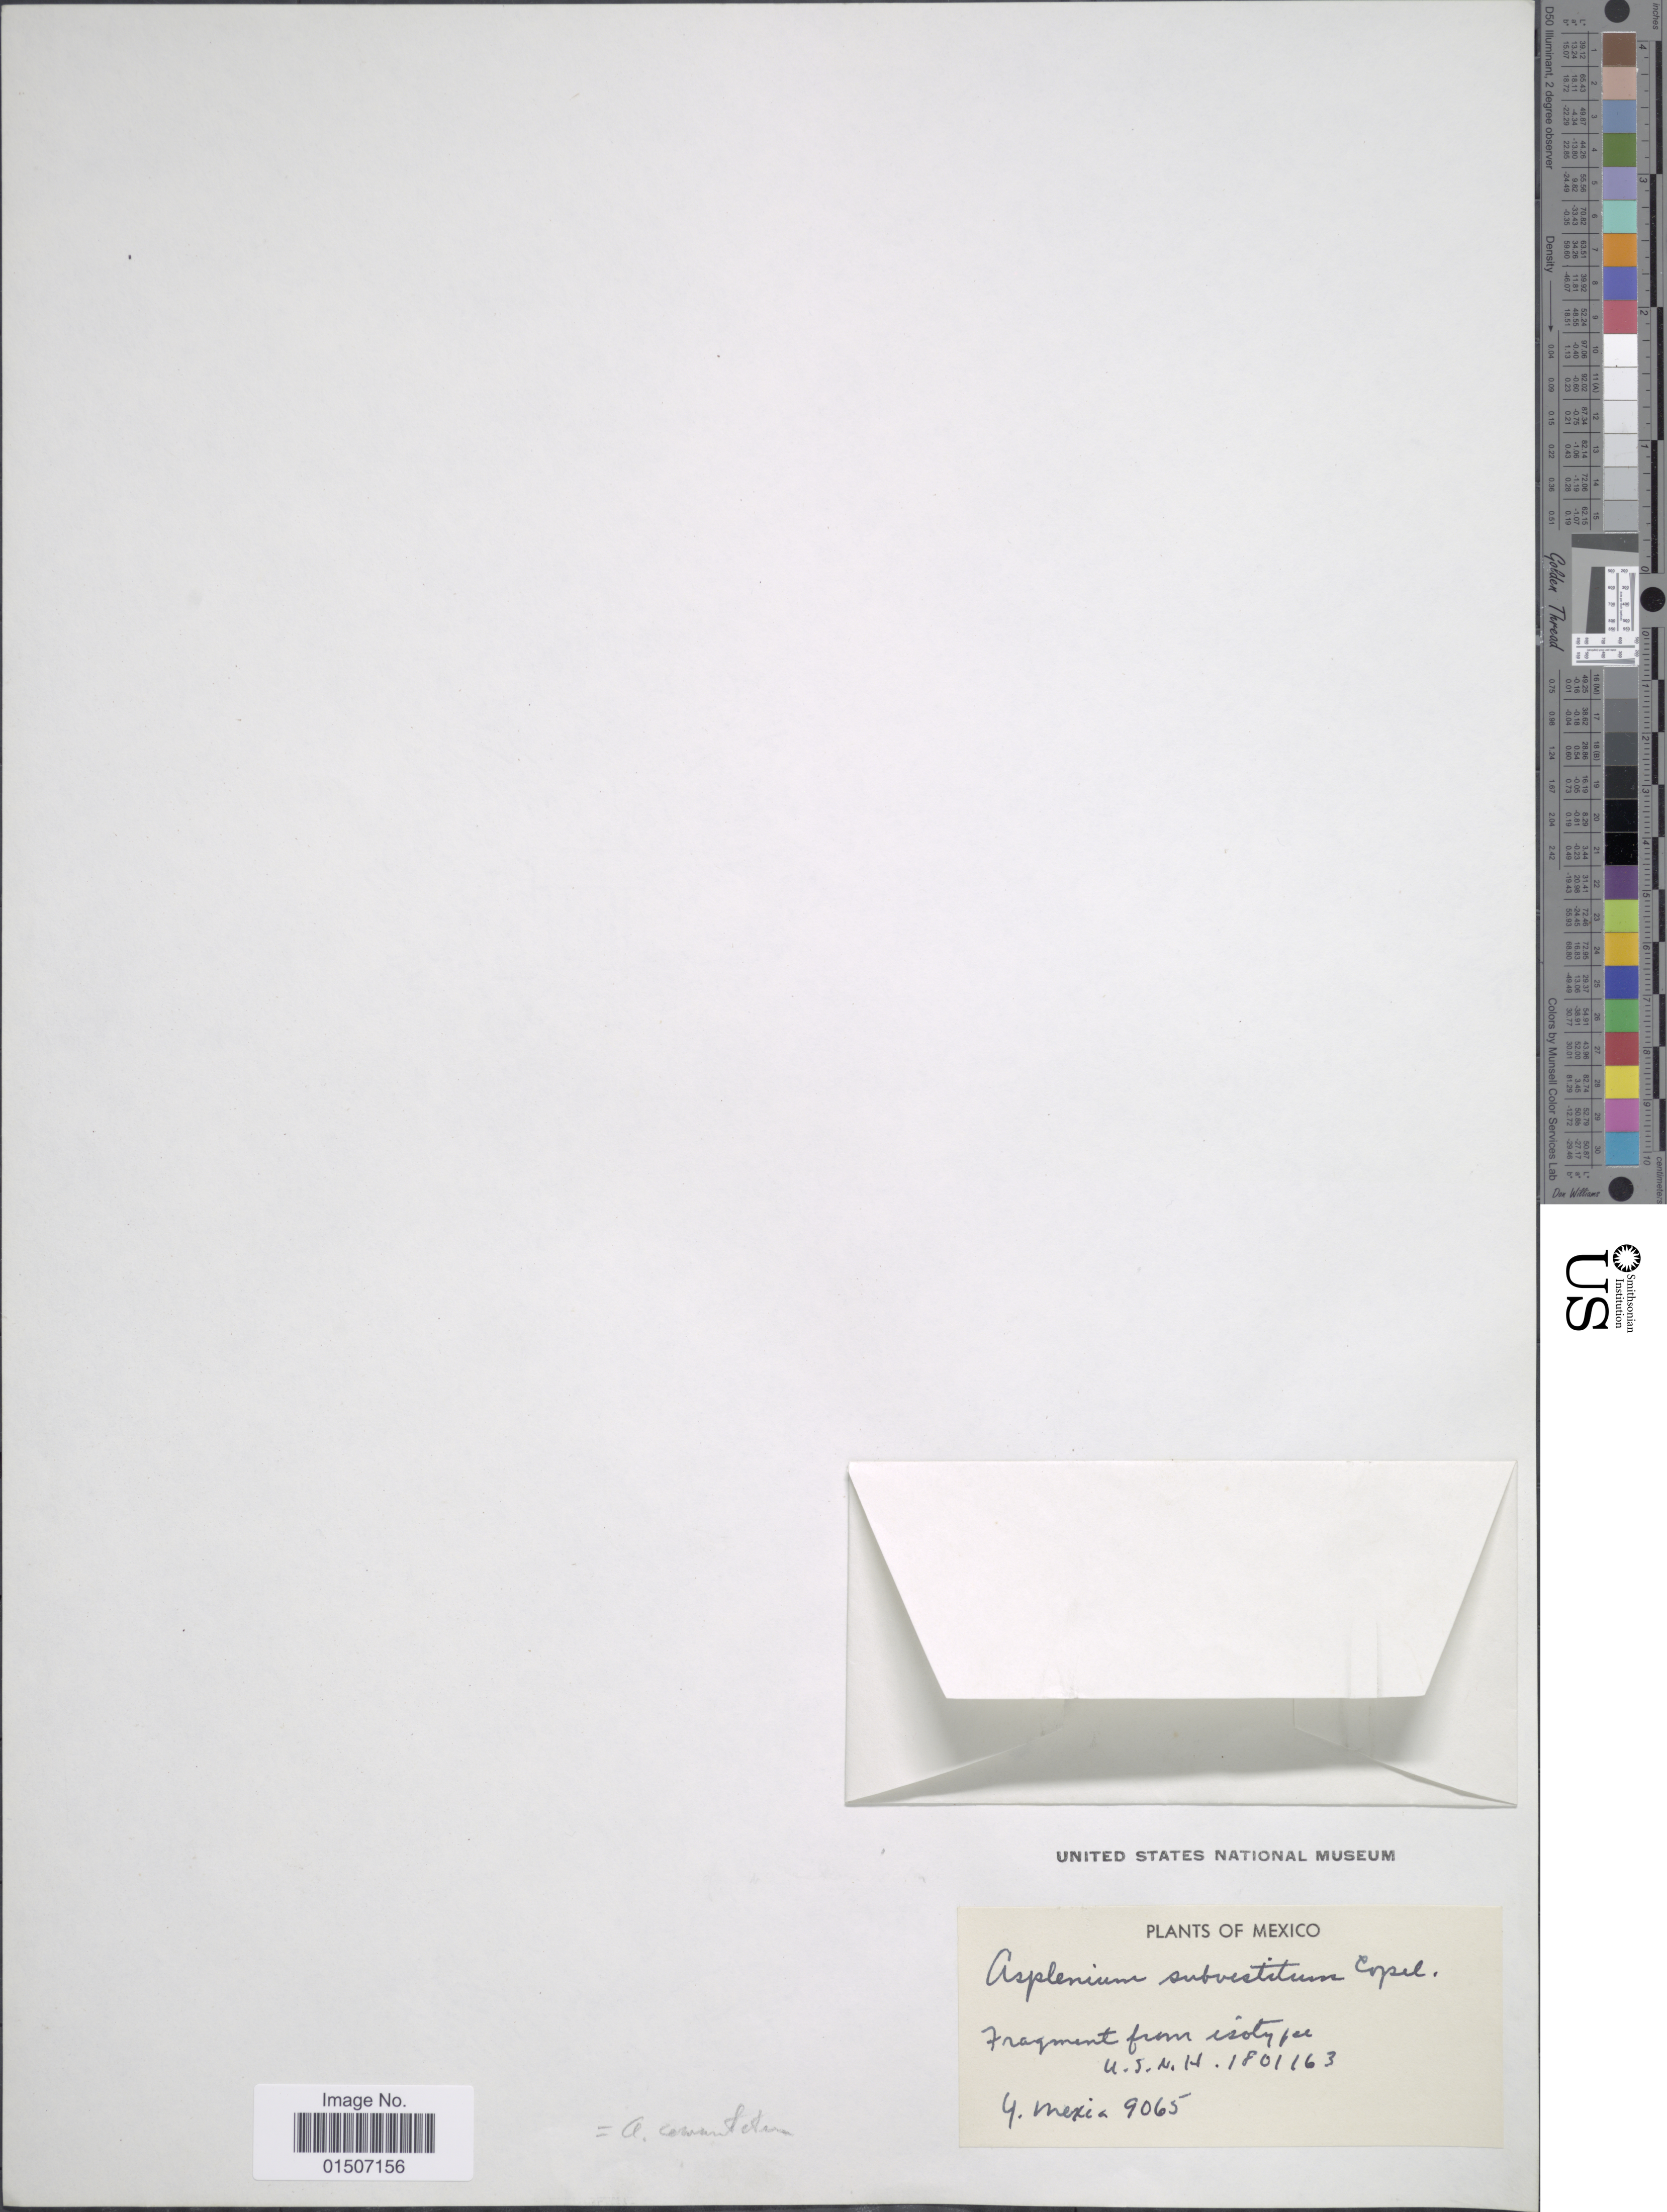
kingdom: Plantae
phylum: Tracheophyta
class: Polypodiopsida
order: Polypodiales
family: Aspleniaceae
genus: Asplenium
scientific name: Asplenium myapteron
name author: Fée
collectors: Y. Mexia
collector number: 9065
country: Mexico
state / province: México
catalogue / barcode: US 1801163